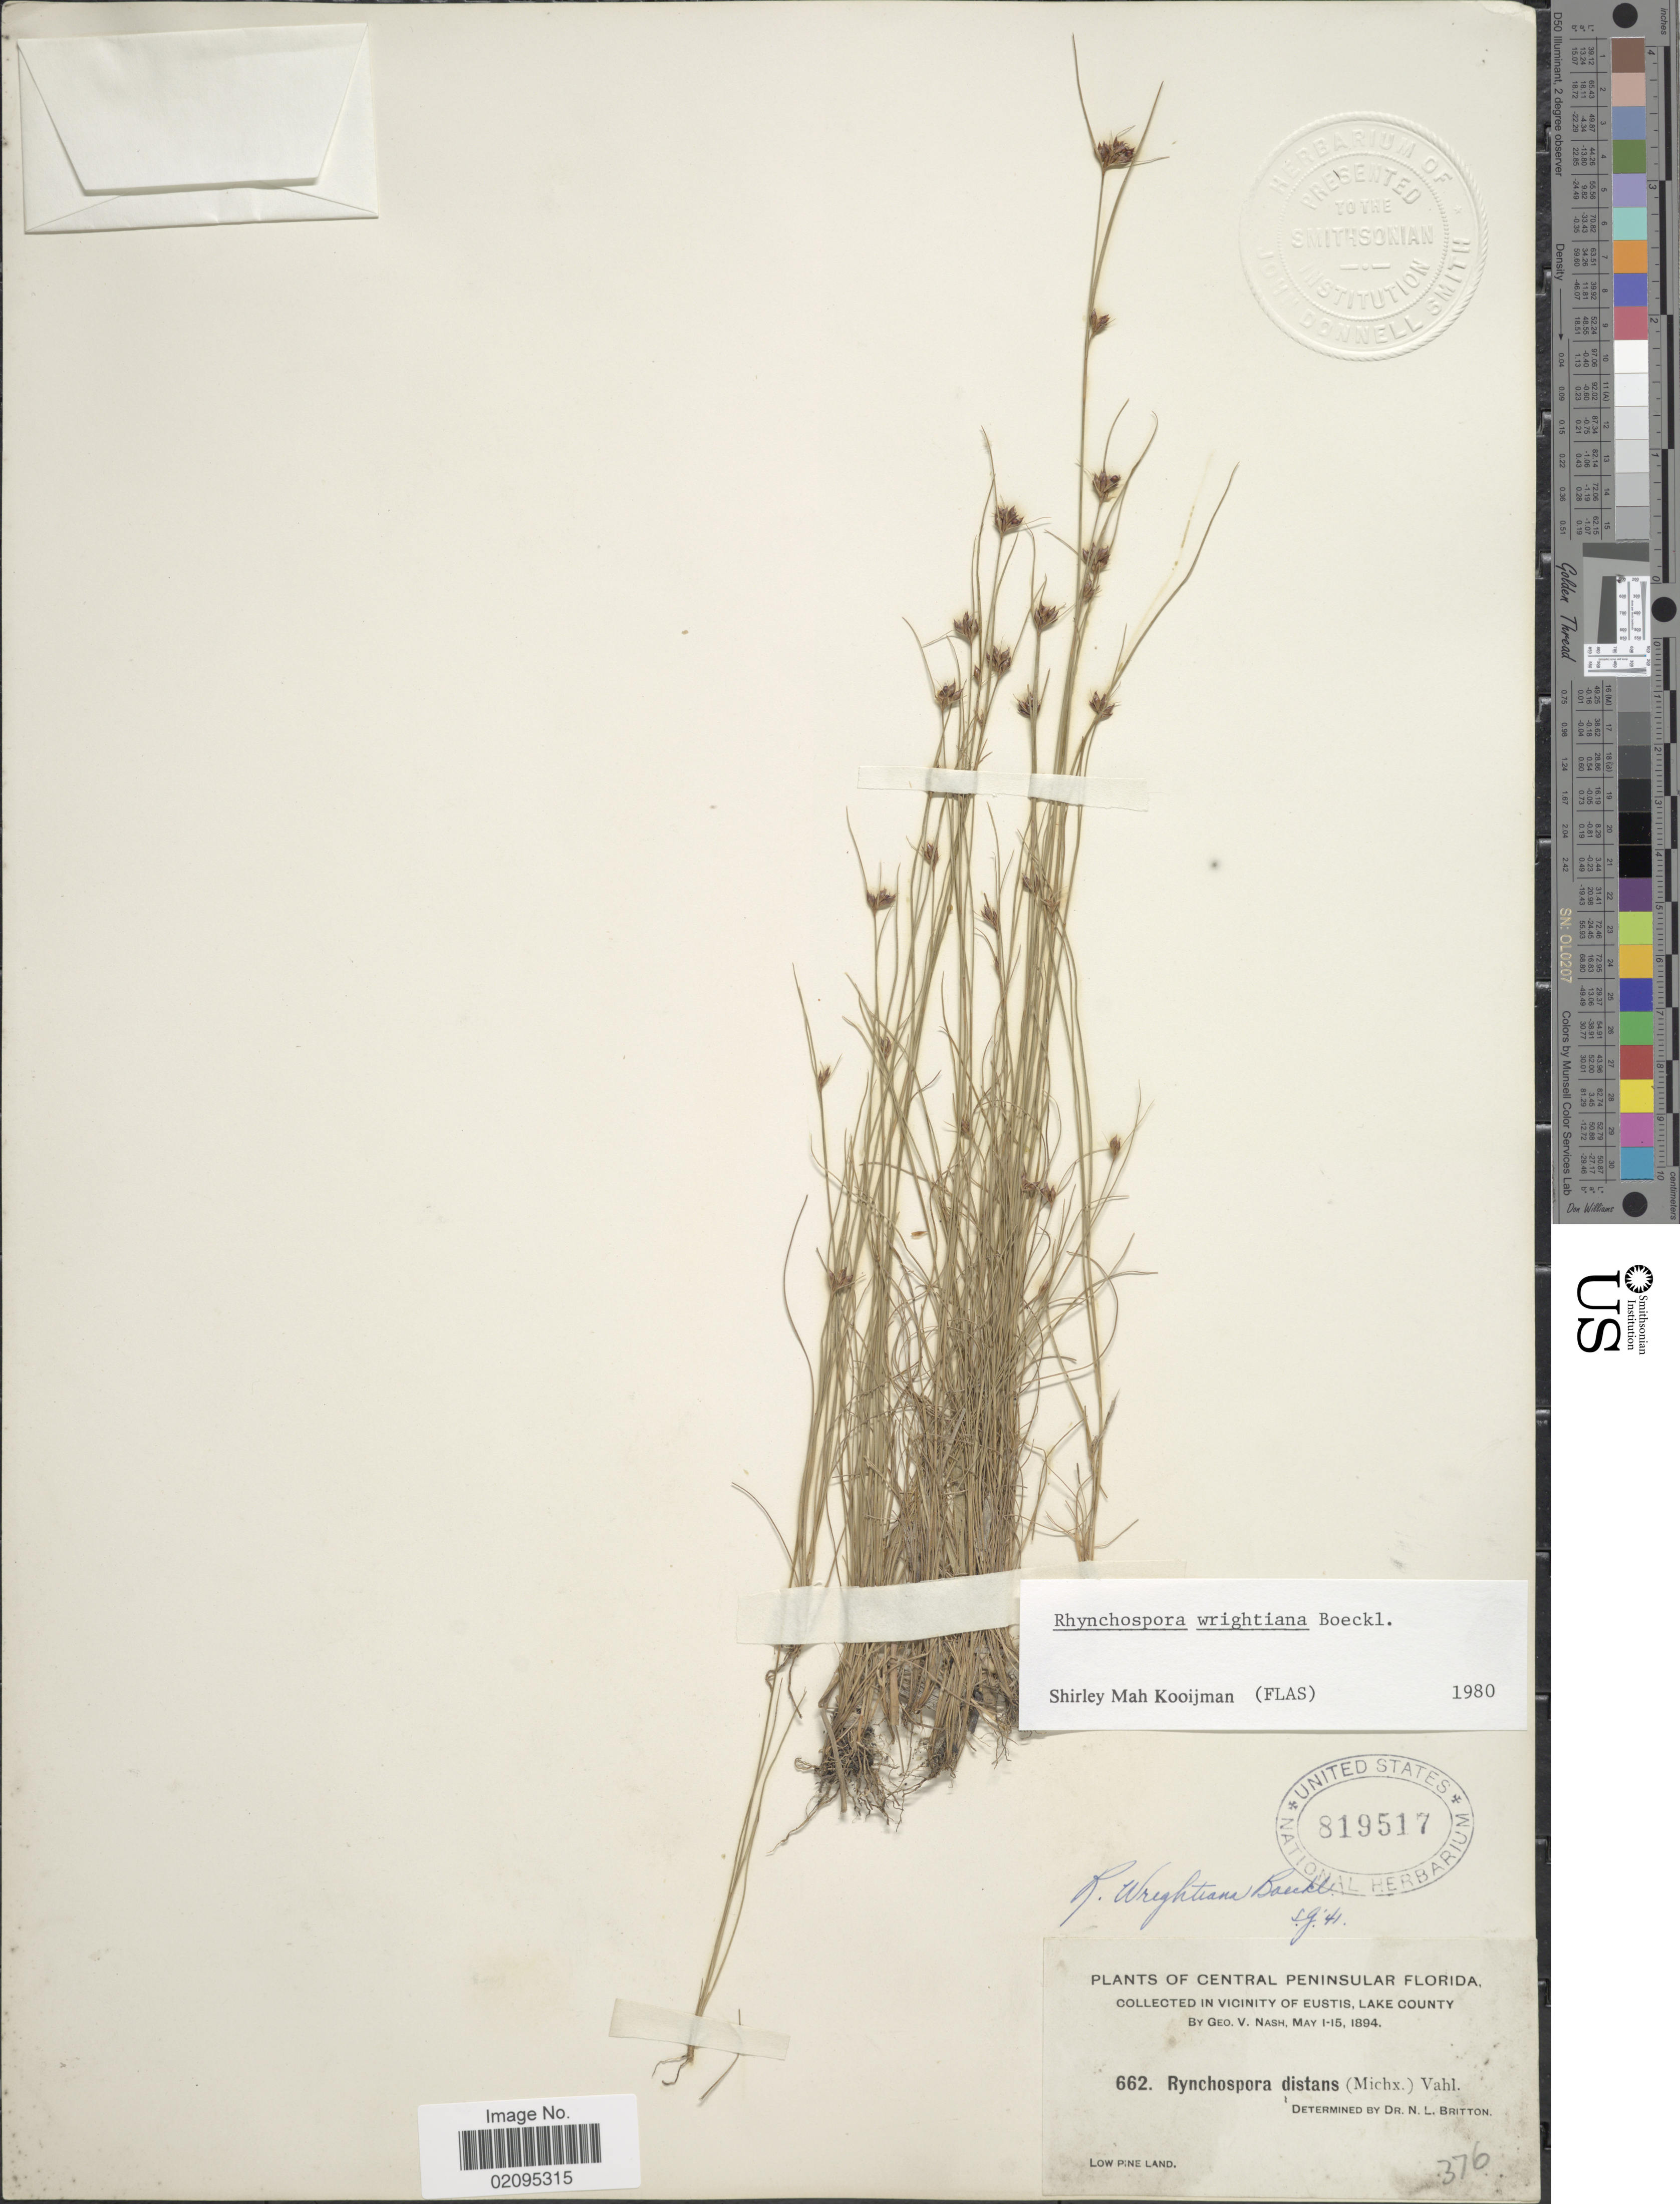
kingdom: Plantae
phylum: Tracheophyta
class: Liliopsida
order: Poales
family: Cyperaceae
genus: Rhynchospora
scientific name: Rhynchospora wrightiana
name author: Boeckeler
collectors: G. V. Nash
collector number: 662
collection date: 1894-05-01/1894-05-15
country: United States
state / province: Florida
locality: Central Peninsular Florida, in vicinity of Eustis, Lake County, low pine land.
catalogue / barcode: US 819517